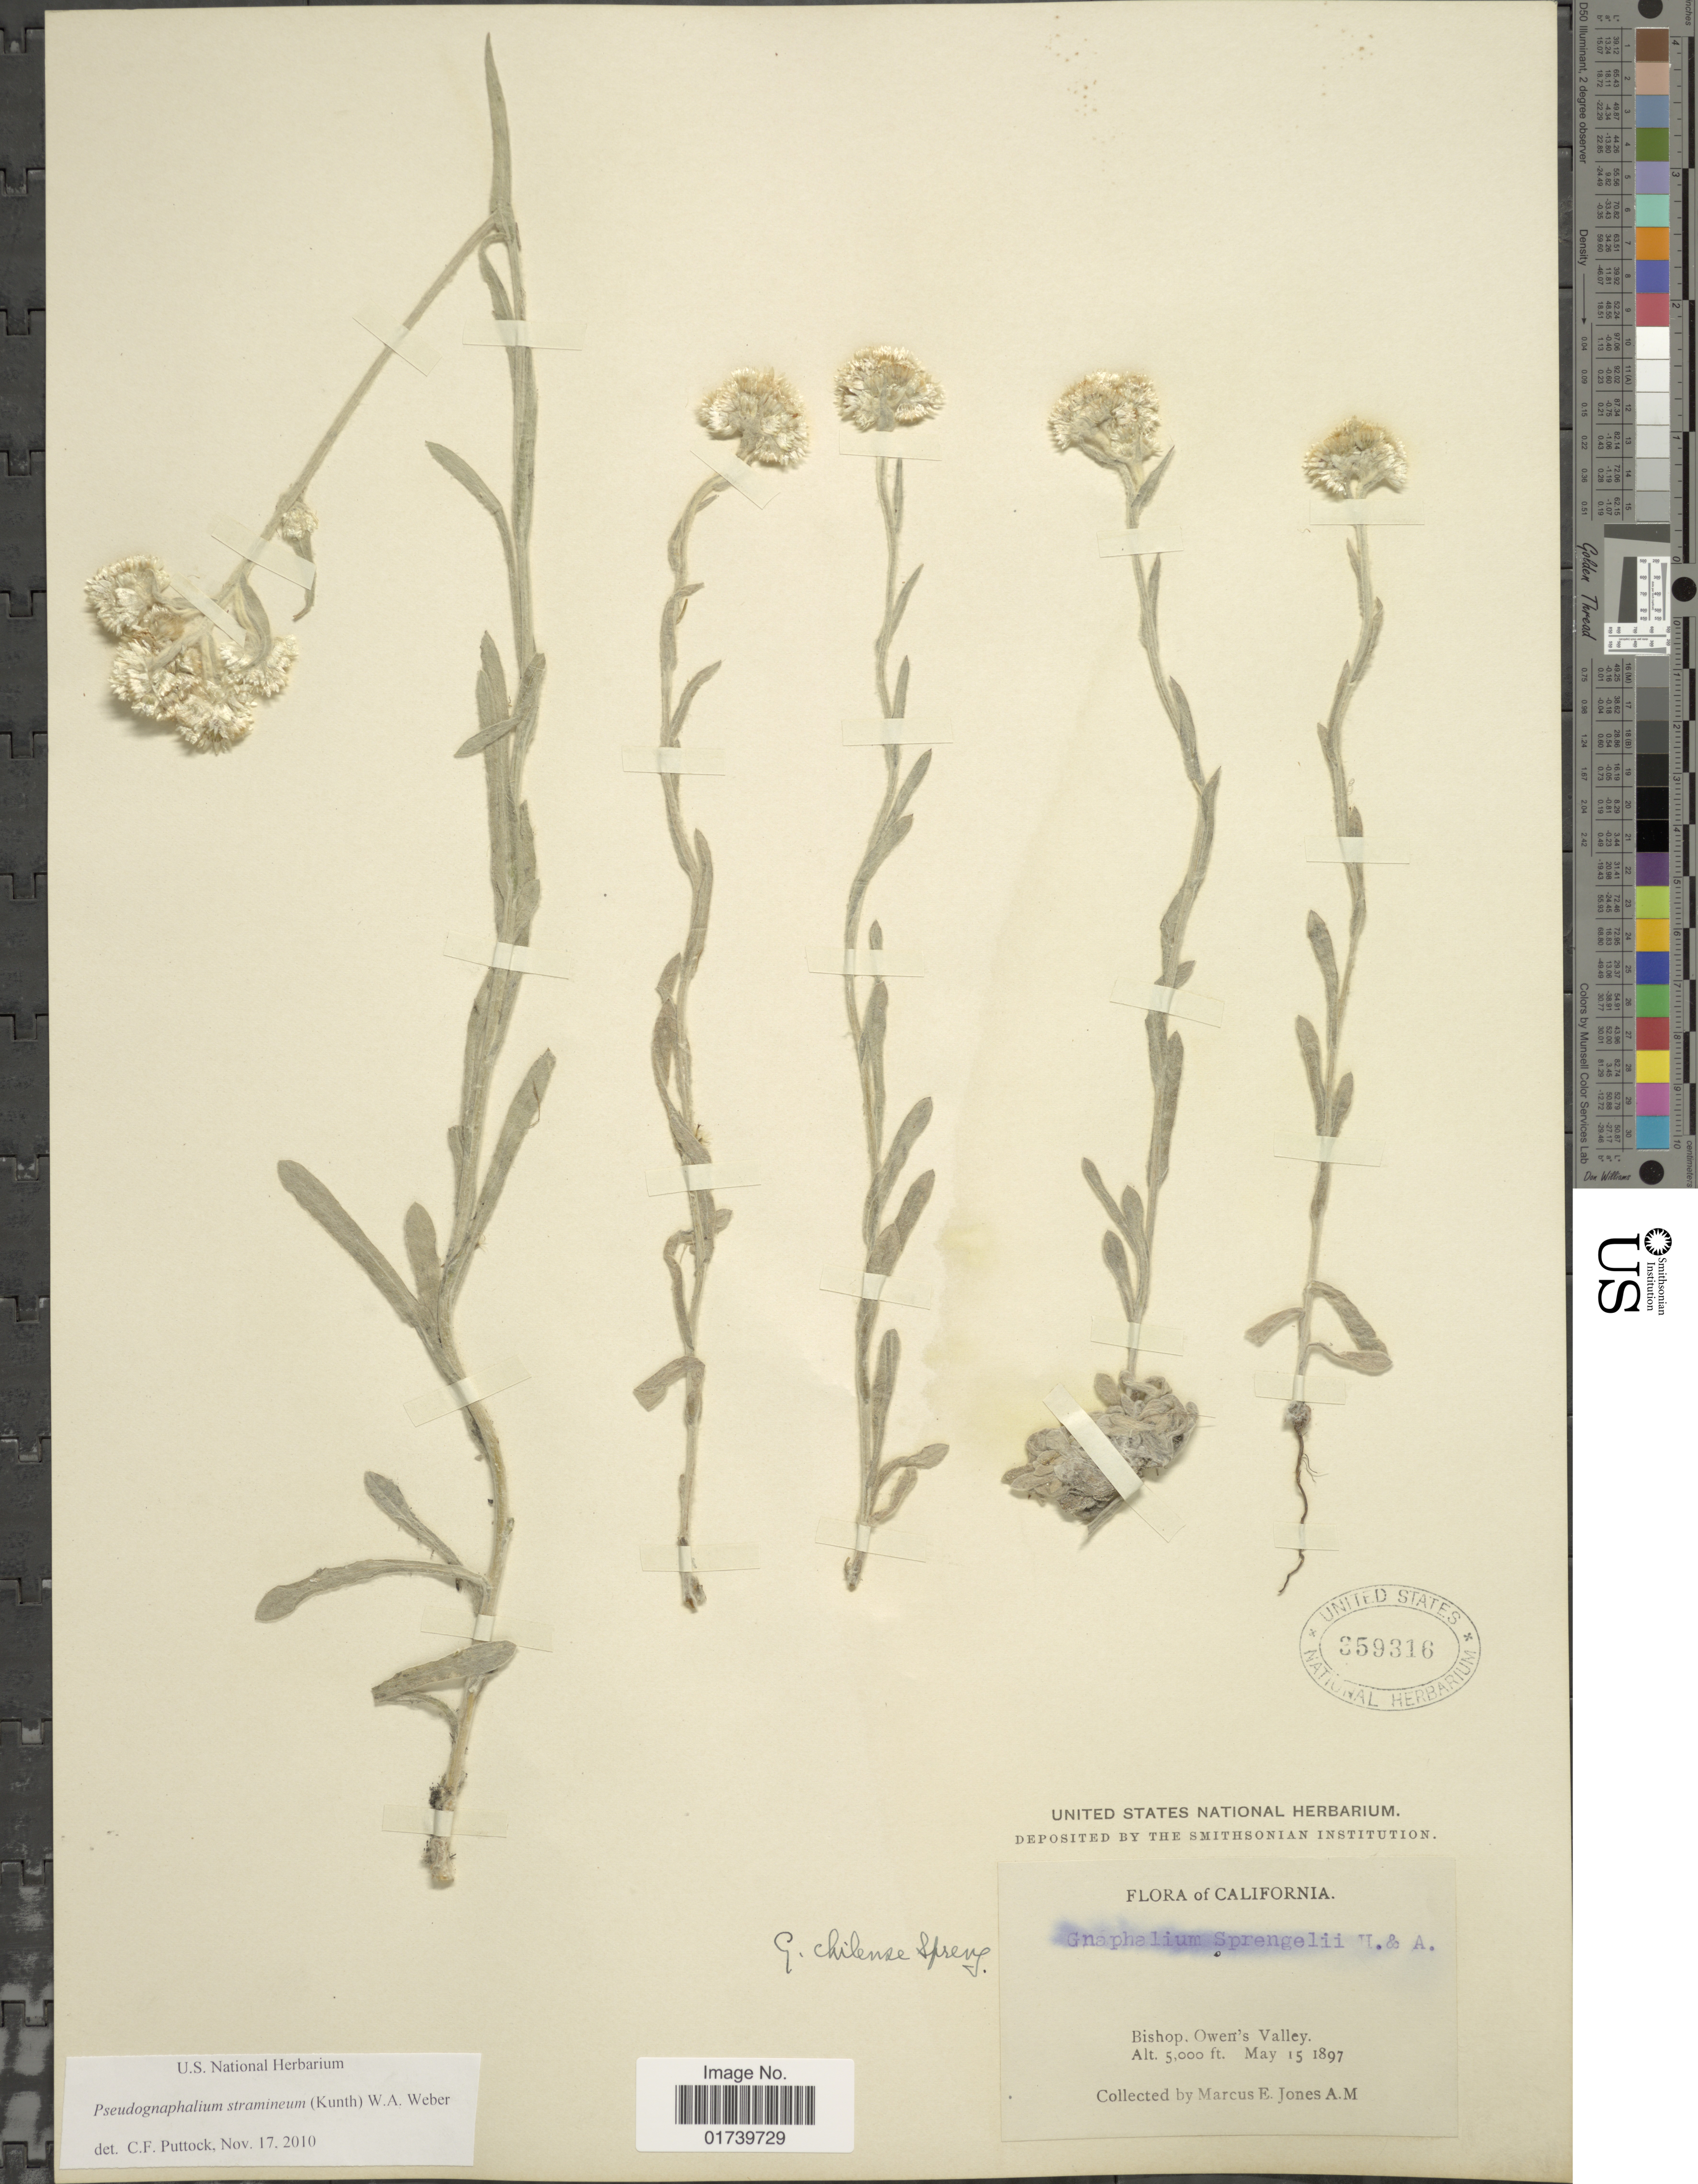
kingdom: Plantae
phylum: Tracheophyta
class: Magnoliopsida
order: Asterales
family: Asteraceae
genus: Pseudognaphalium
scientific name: Pseudognaphalium stramineum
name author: (Kunth) Anderb.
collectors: M. E. Jones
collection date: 1897-05-15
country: United States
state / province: California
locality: Bishop. Owen's valley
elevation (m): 1524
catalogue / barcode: US 359316